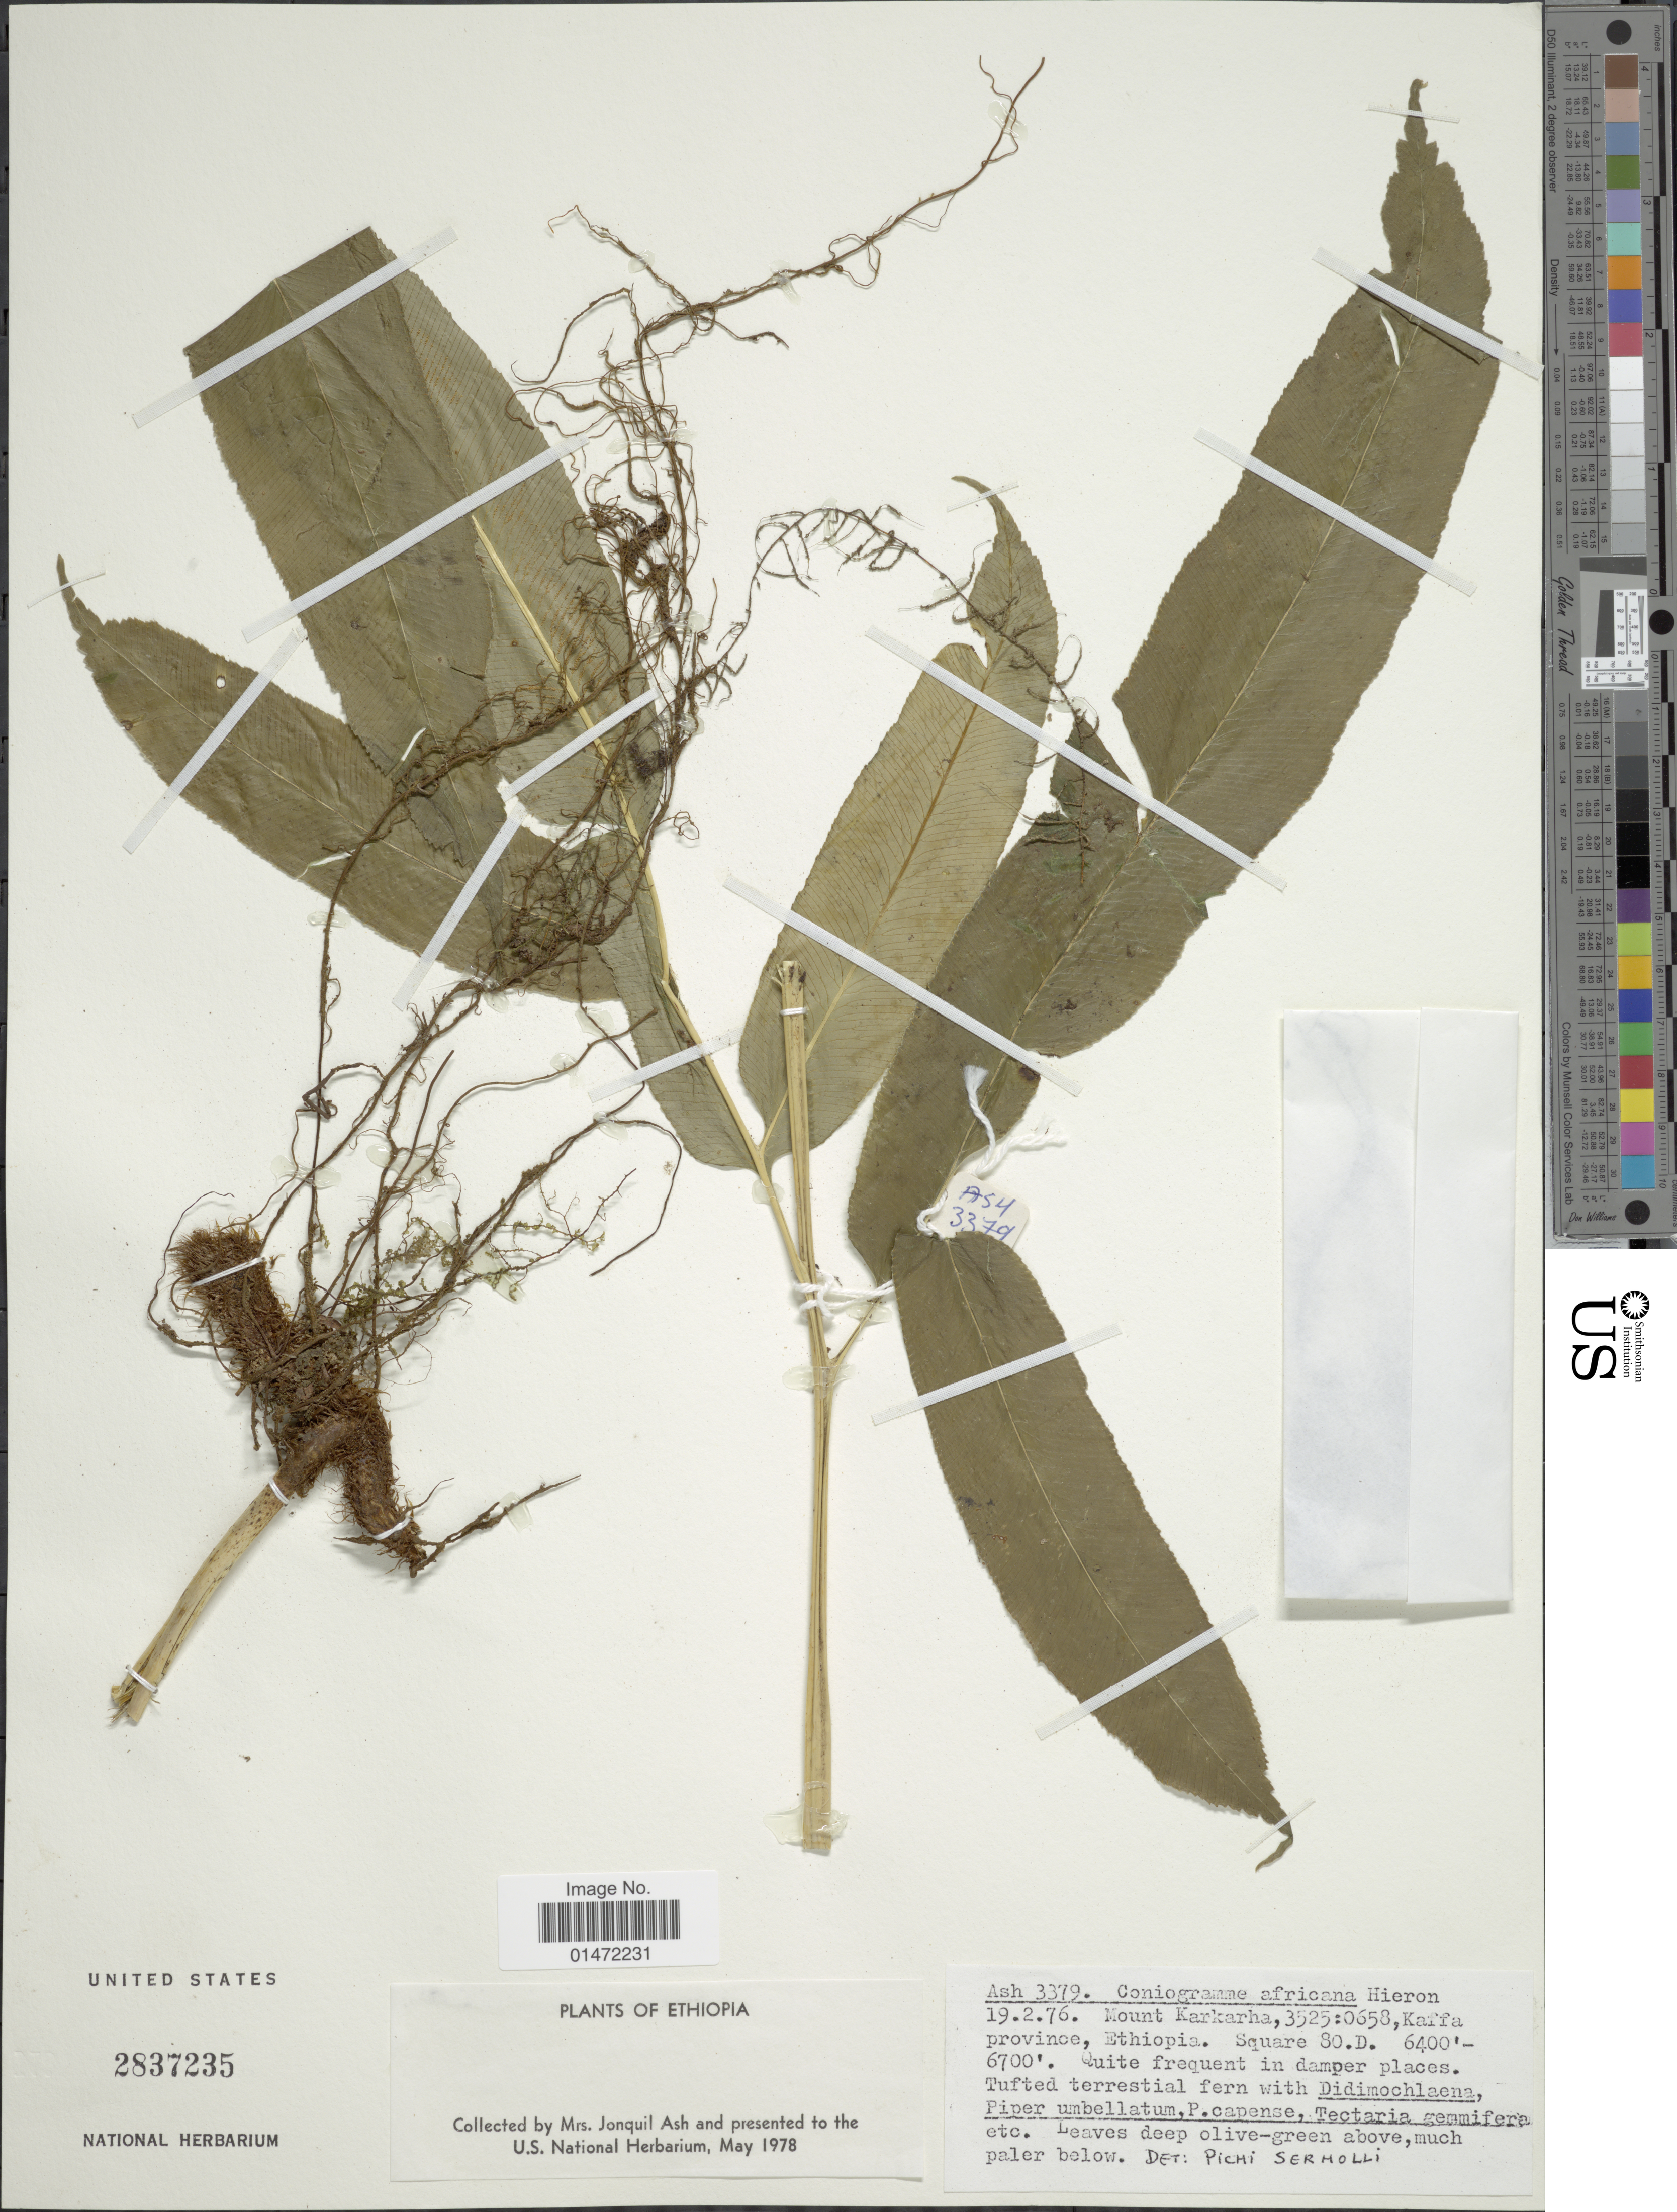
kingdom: Plantae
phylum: Tracheophyta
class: Polypodiopsida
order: Polypodiales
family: Pteridaceae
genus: Coniogramme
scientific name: Coniogramme africana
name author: Hieron.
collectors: -. Ash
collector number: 3379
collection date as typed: Transcribed d/m/y: 19/2/76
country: Ethiopia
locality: Mount Karkarha, 3525:0658, Kaffa province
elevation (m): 1951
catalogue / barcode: US 2837235